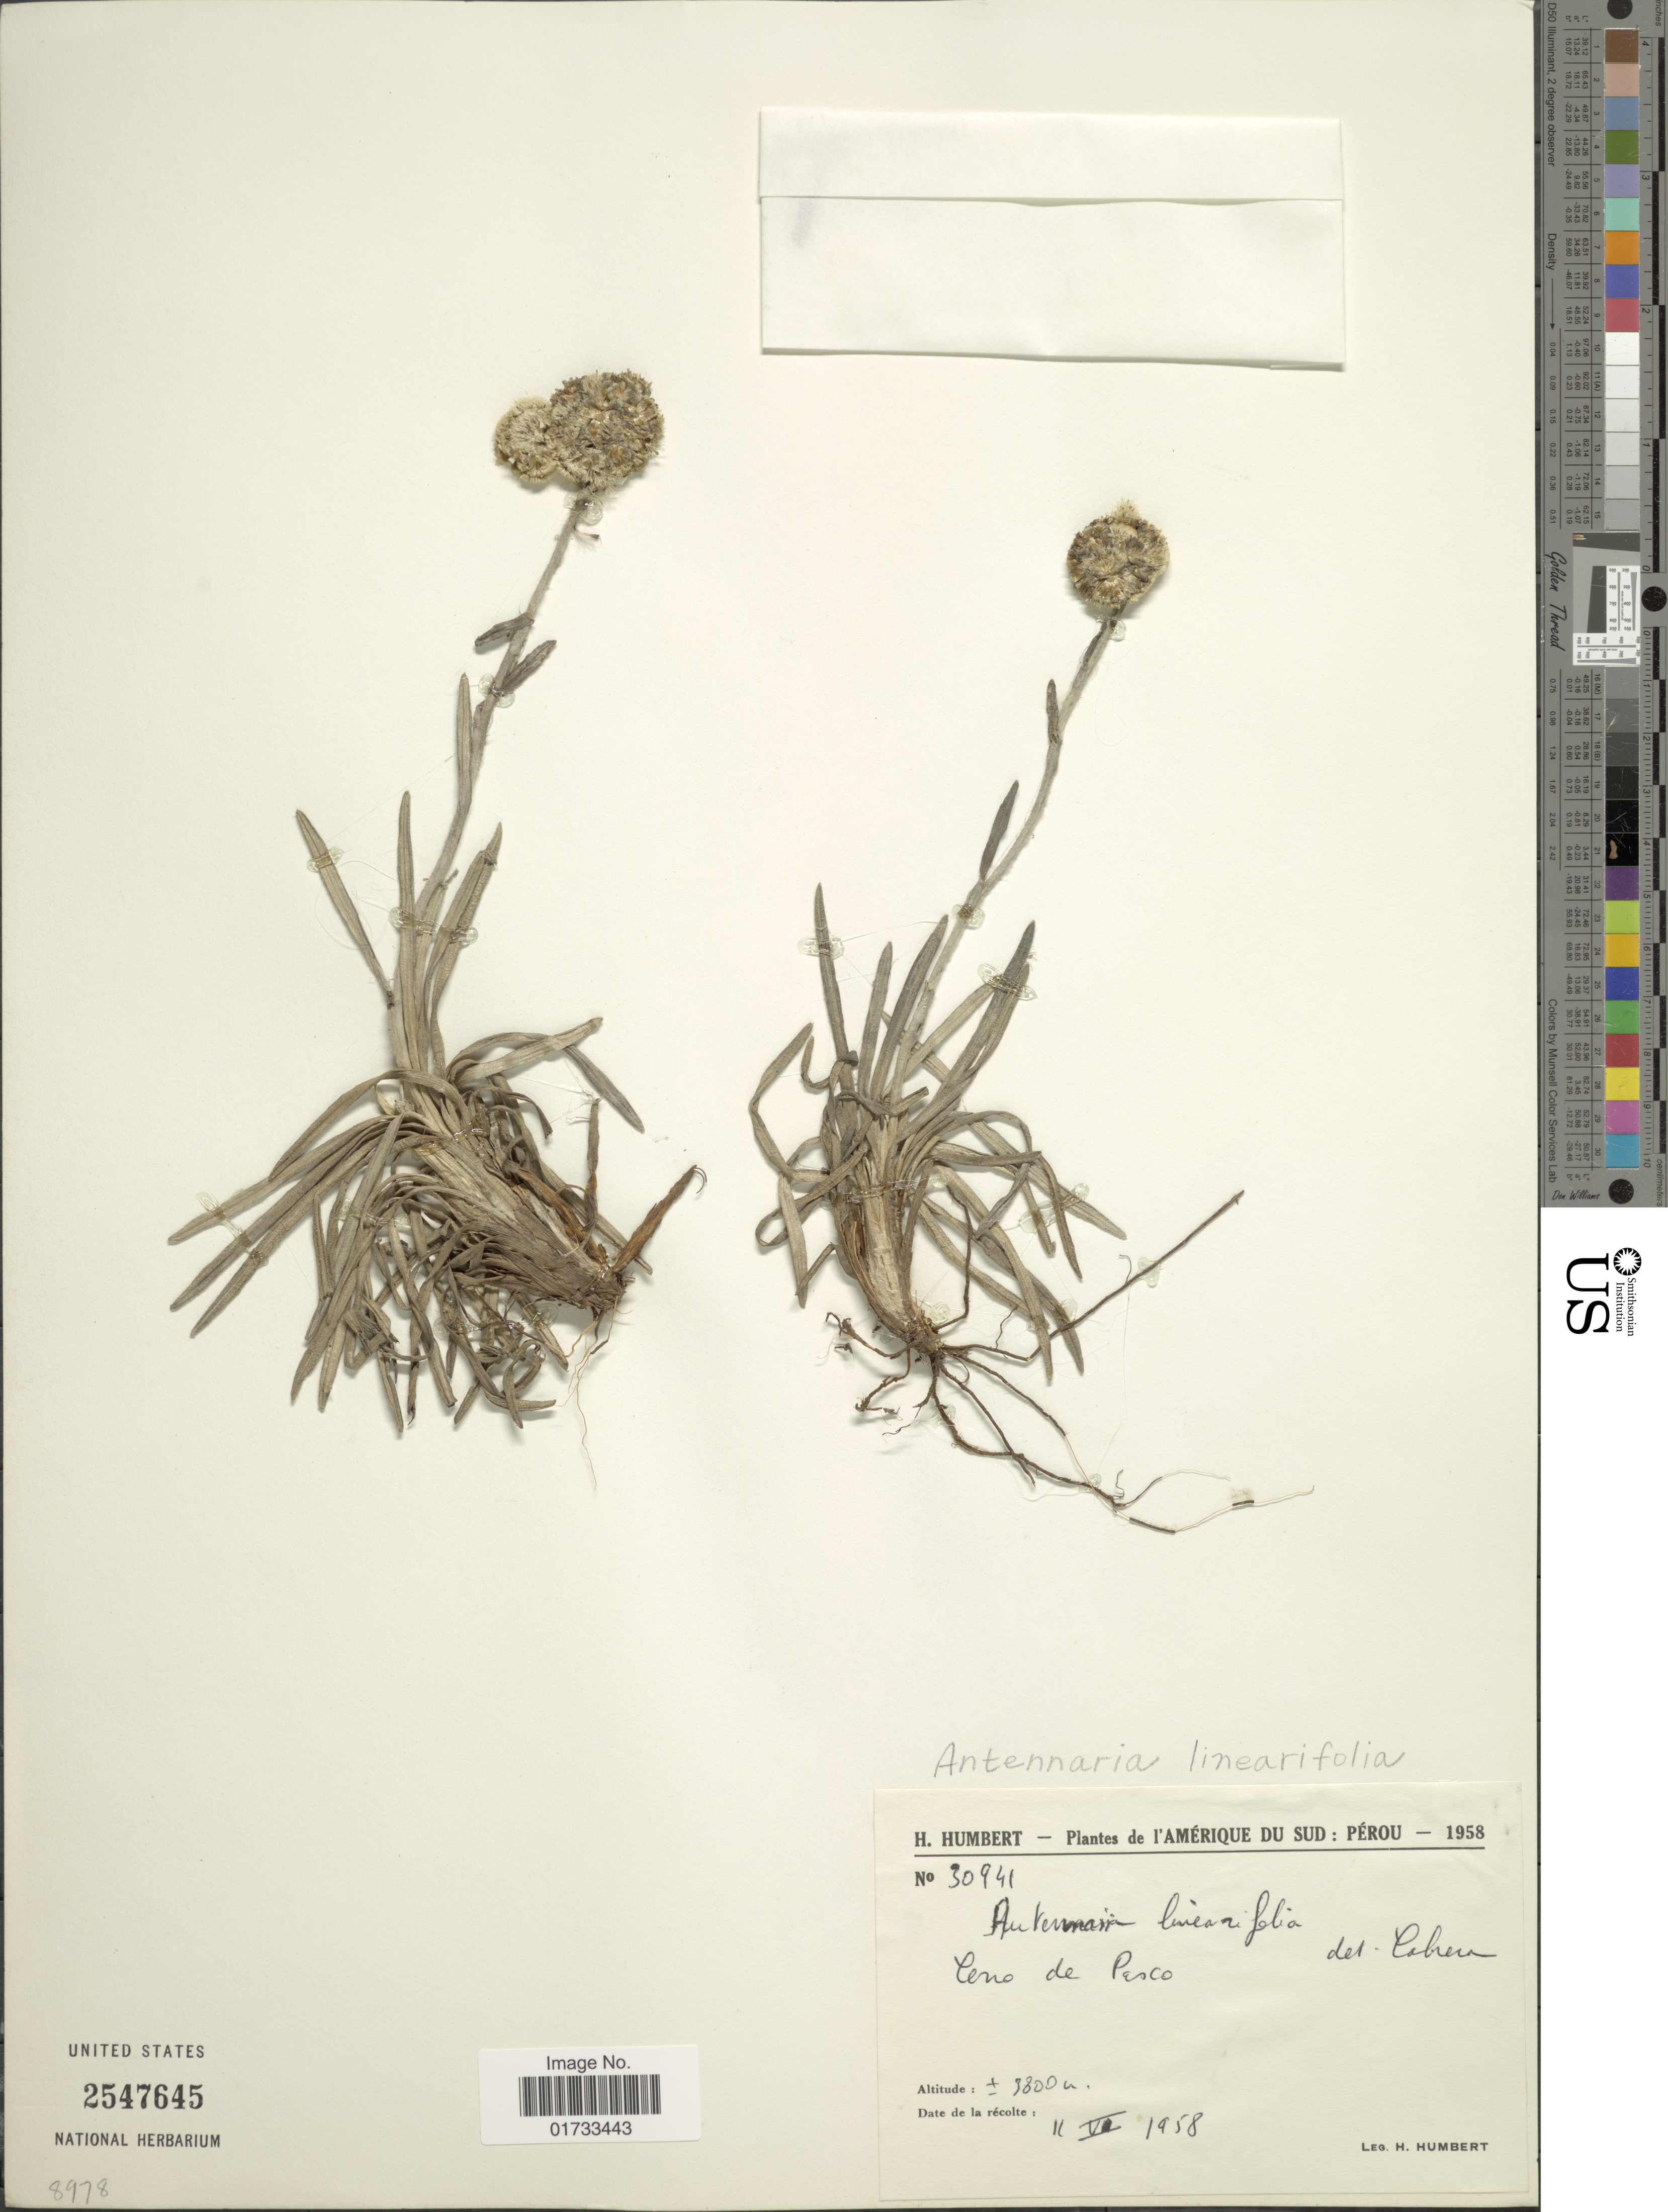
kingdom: Plantae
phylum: Tracheophyta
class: Magnoliopsida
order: Asterales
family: Asteraceae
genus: Quasiantennaria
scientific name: Quasiantennaria linearifolia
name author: (Wedd.) R.J. Bayer & M.O. Dillon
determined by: Nesom, Guy L.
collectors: H. Humbert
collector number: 30941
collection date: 1958-05-11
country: Peru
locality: Cero de Pesco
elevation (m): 3800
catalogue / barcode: US 2547645